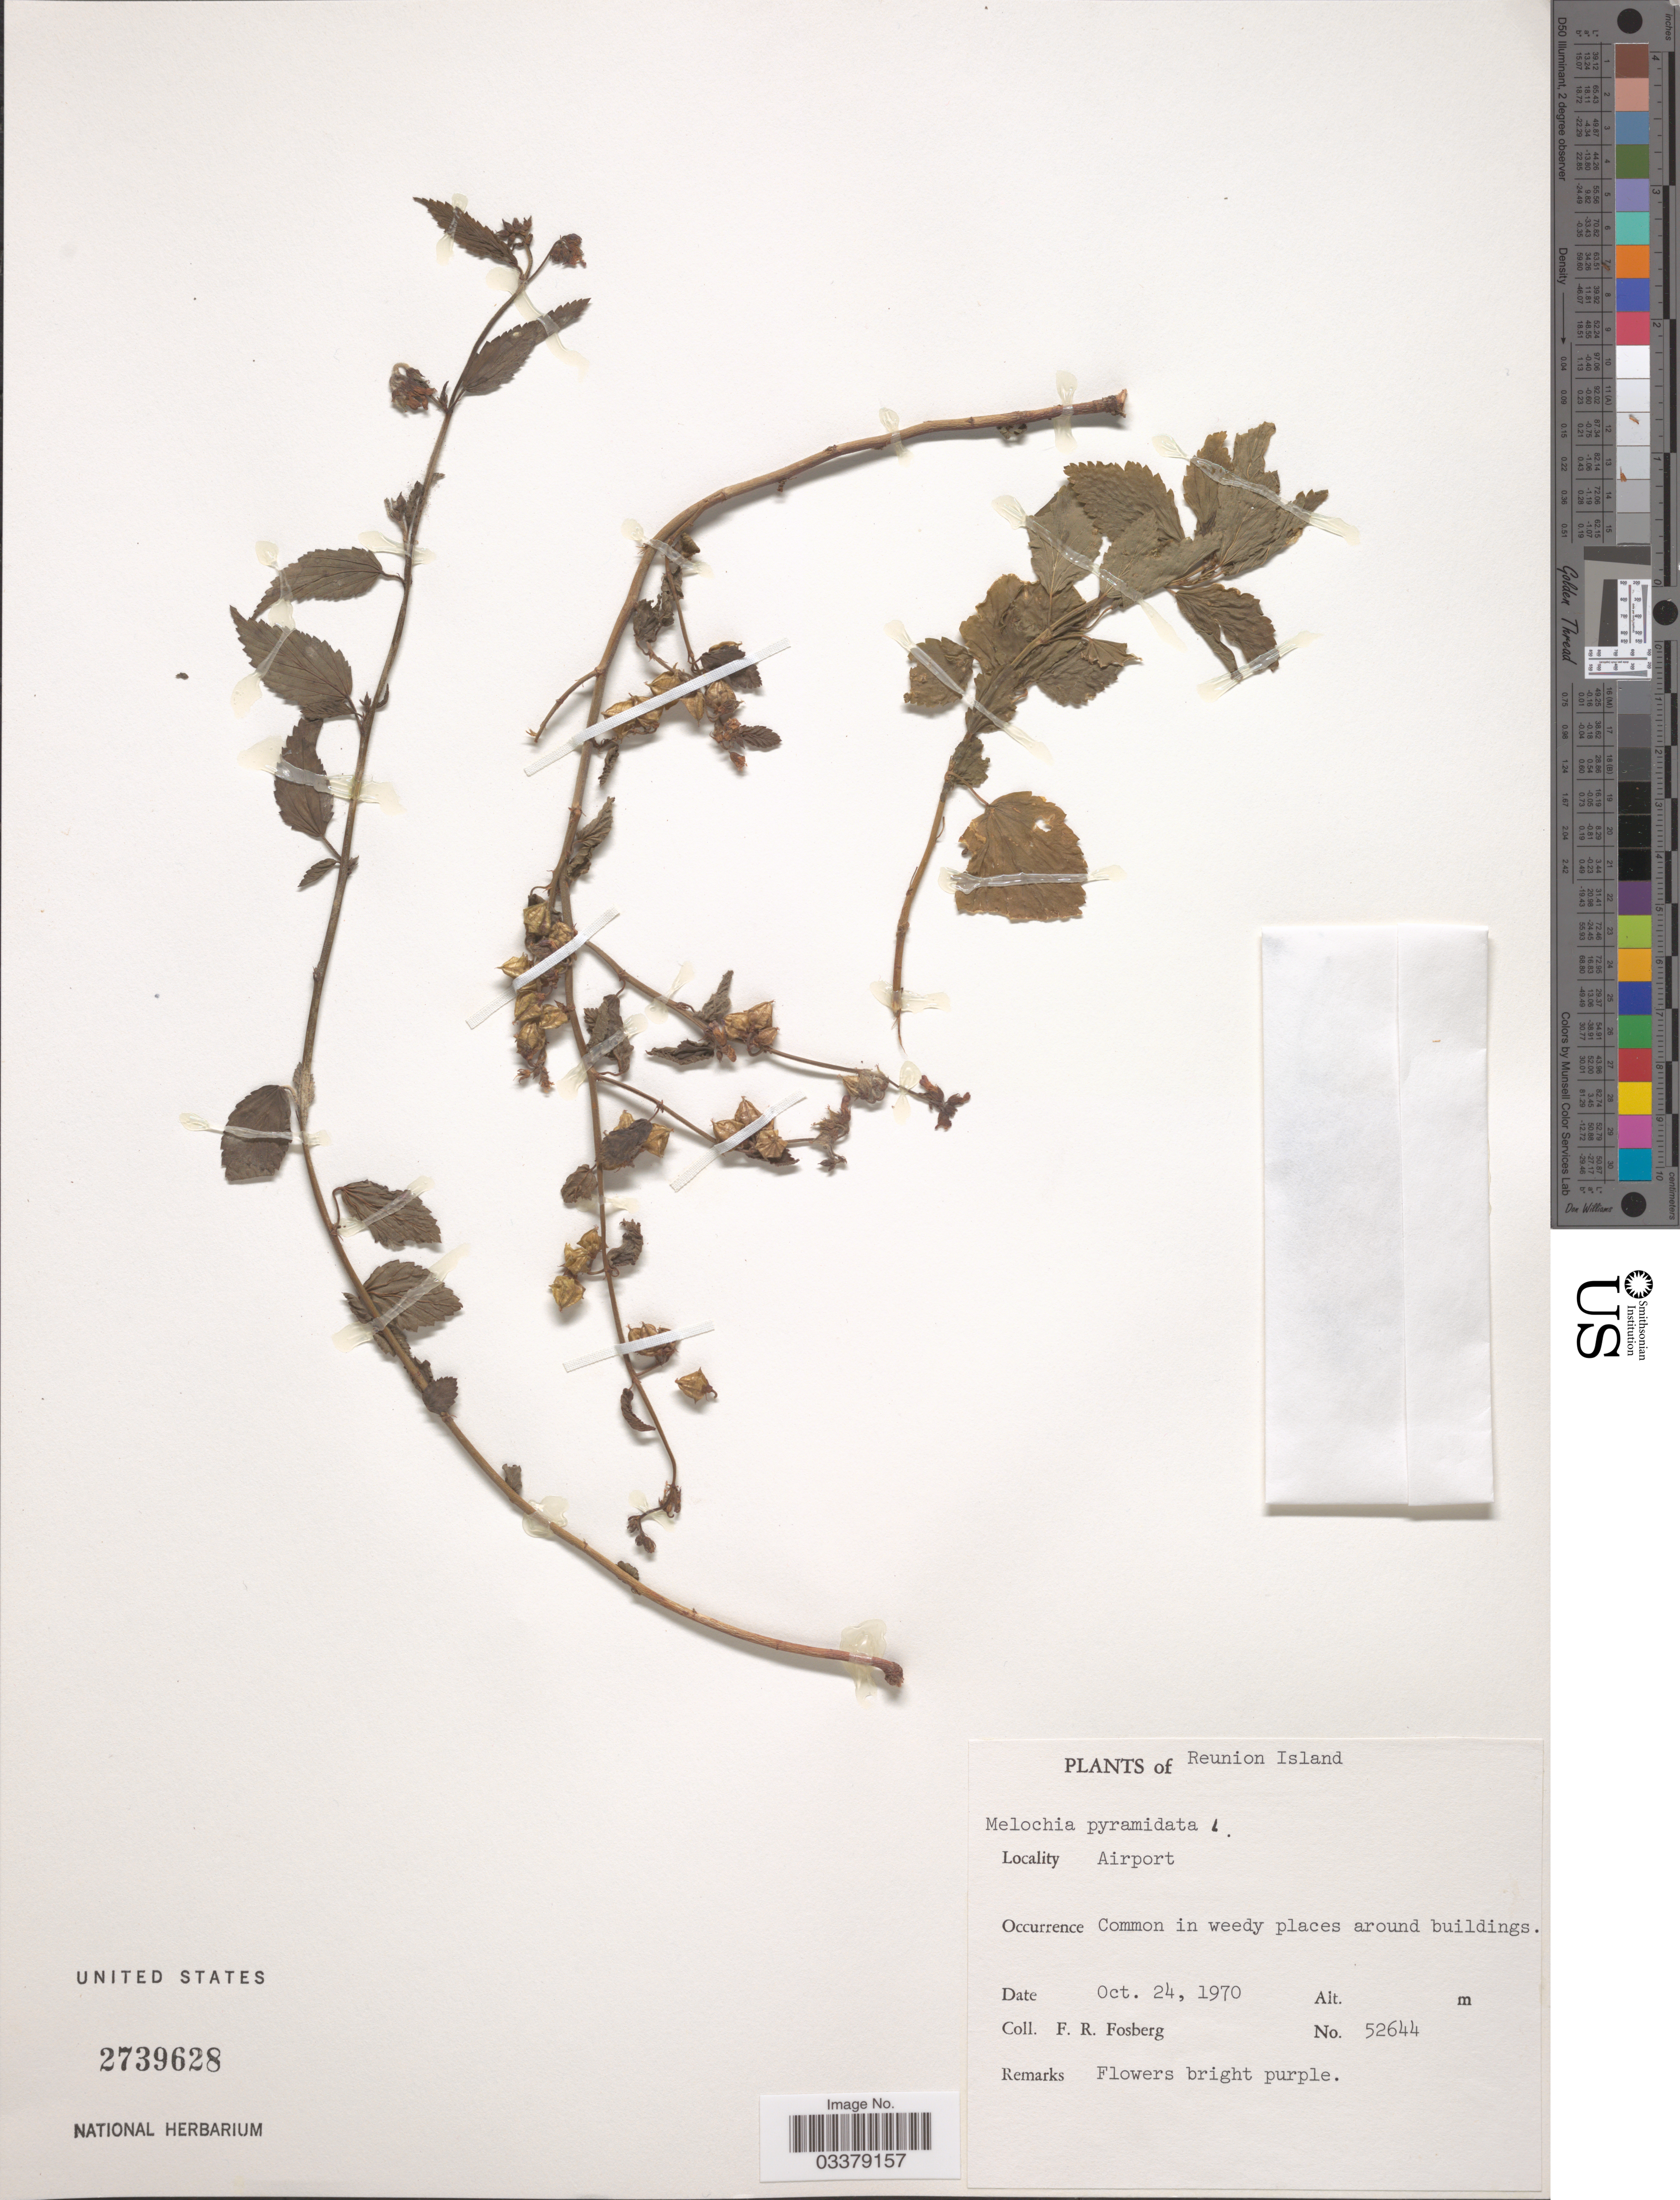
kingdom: Plantae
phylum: Tracheophyta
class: Magnoliopsida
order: Malvales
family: Malvaceae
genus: Melochia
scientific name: Melochia pyramidata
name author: L.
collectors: F. R. Fosberg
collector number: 52644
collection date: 1970-10-24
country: Reunion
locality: Reunion Island. Airport.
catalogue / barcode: US 2739628